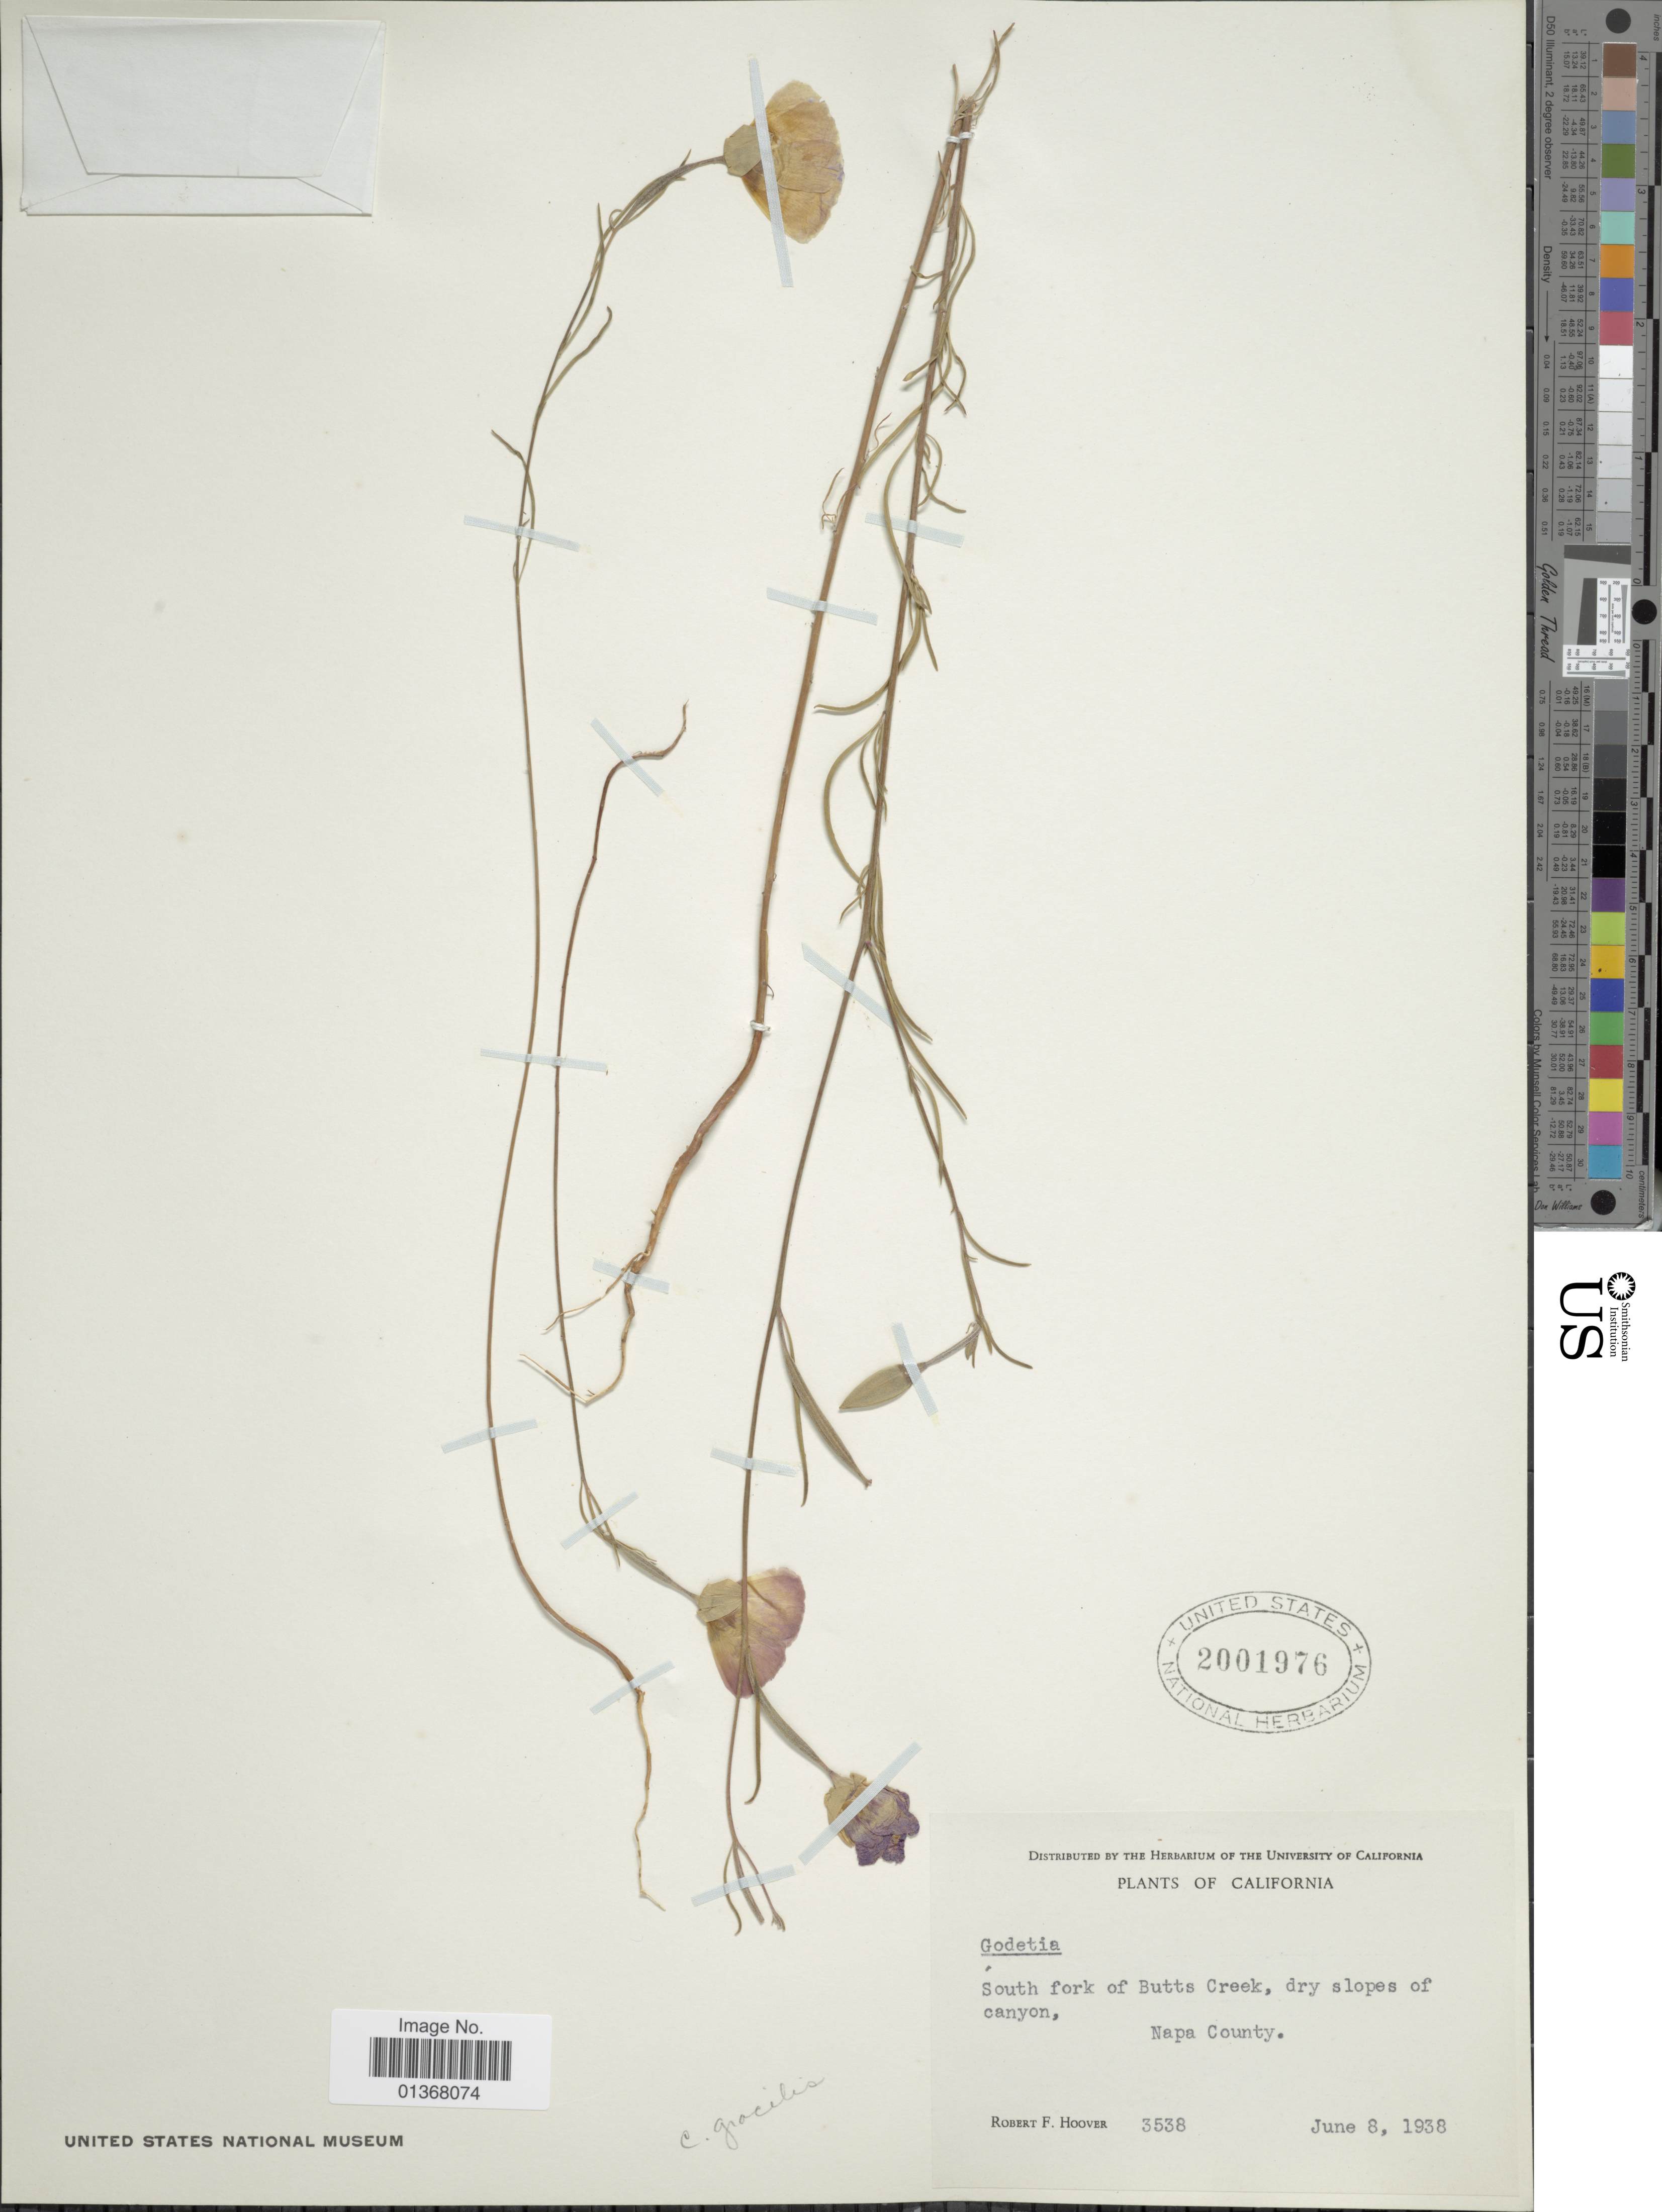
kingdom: Plantae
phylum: Tracheophyta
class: Magnoliopsida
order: Myrtales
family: Onagraceae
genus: Clarkia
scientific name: Clarkia gracilis subsp. gracilis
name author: (Piper) A. Nelson & J.F. Macbr.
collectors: R. F. Hoover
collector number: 3538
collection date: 1938-06-08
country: United States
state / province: California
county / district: Napa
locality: South fork of Butts Creek, dry slopes of Canyon, Napa County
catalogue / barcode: US 2001976